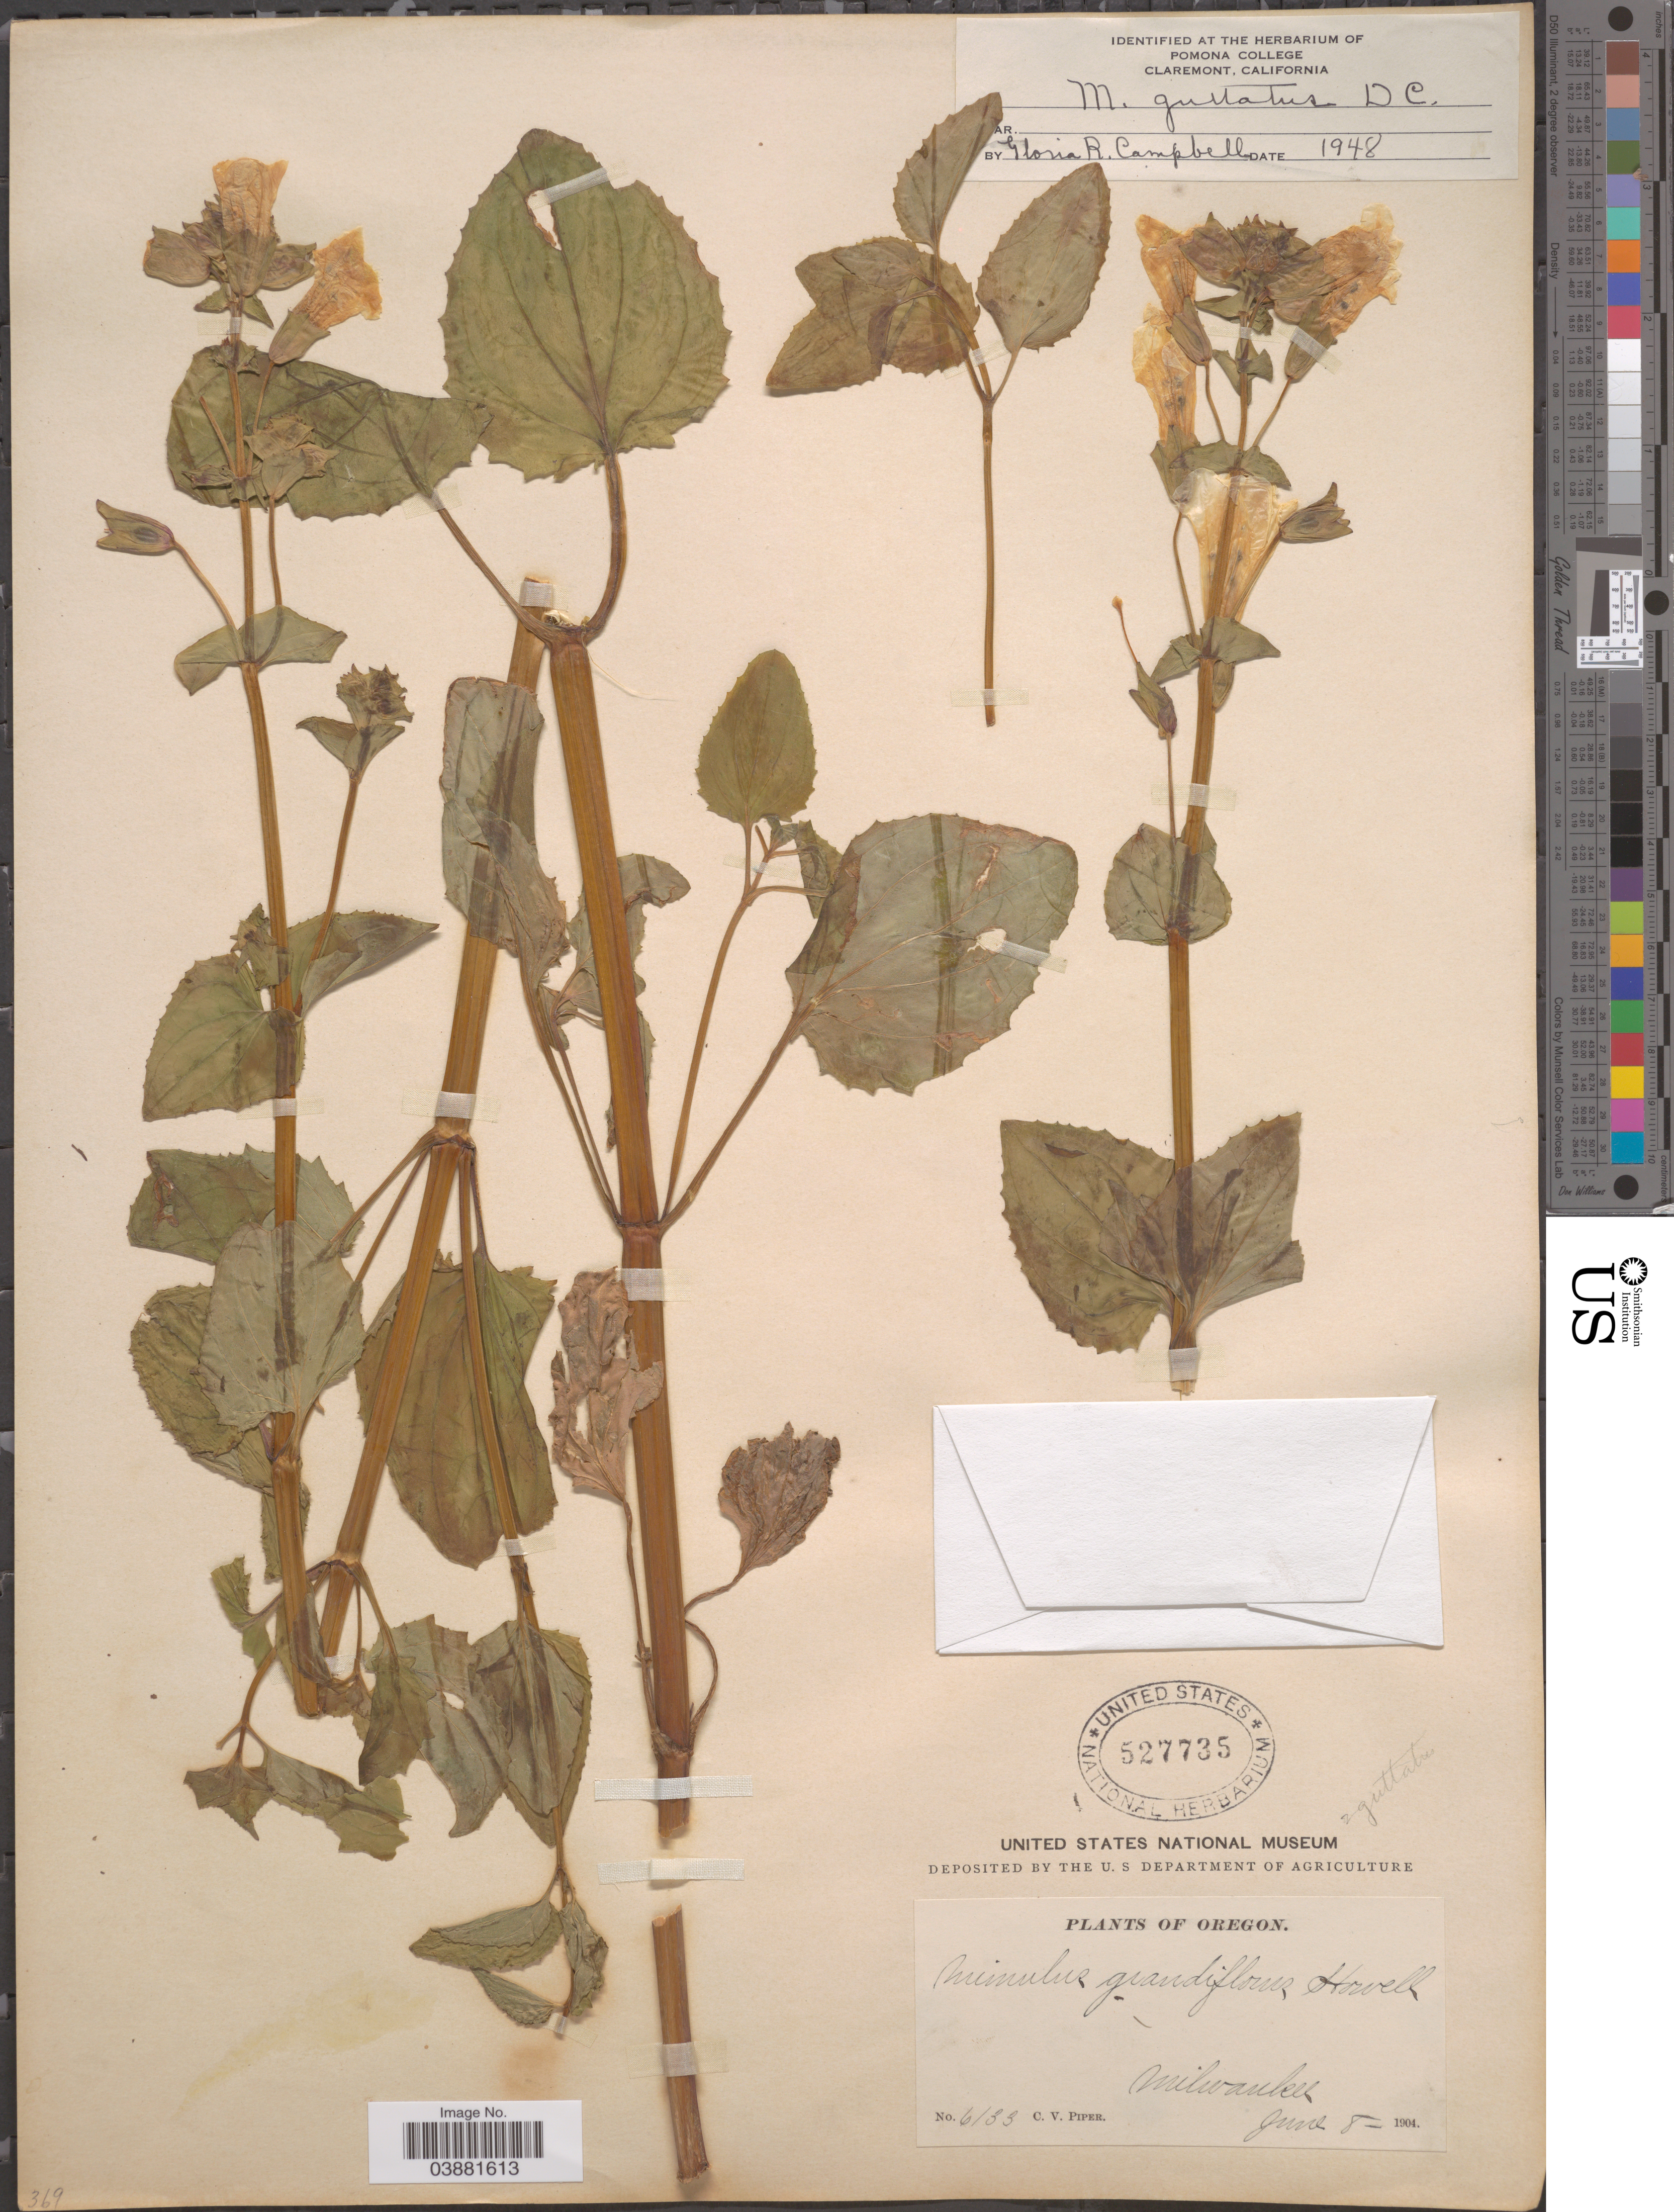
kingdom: Plantae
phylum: Tracheophyta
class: Magnoliopsida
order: Lamiales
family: Phrymaceae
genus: Mimulus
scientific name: Mimulus guttatus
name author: DC.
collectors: C. V. Piper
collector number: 6133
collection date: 1904-06-08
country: United States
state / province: Oregon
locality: Milwaukee.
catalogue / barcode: US 527735